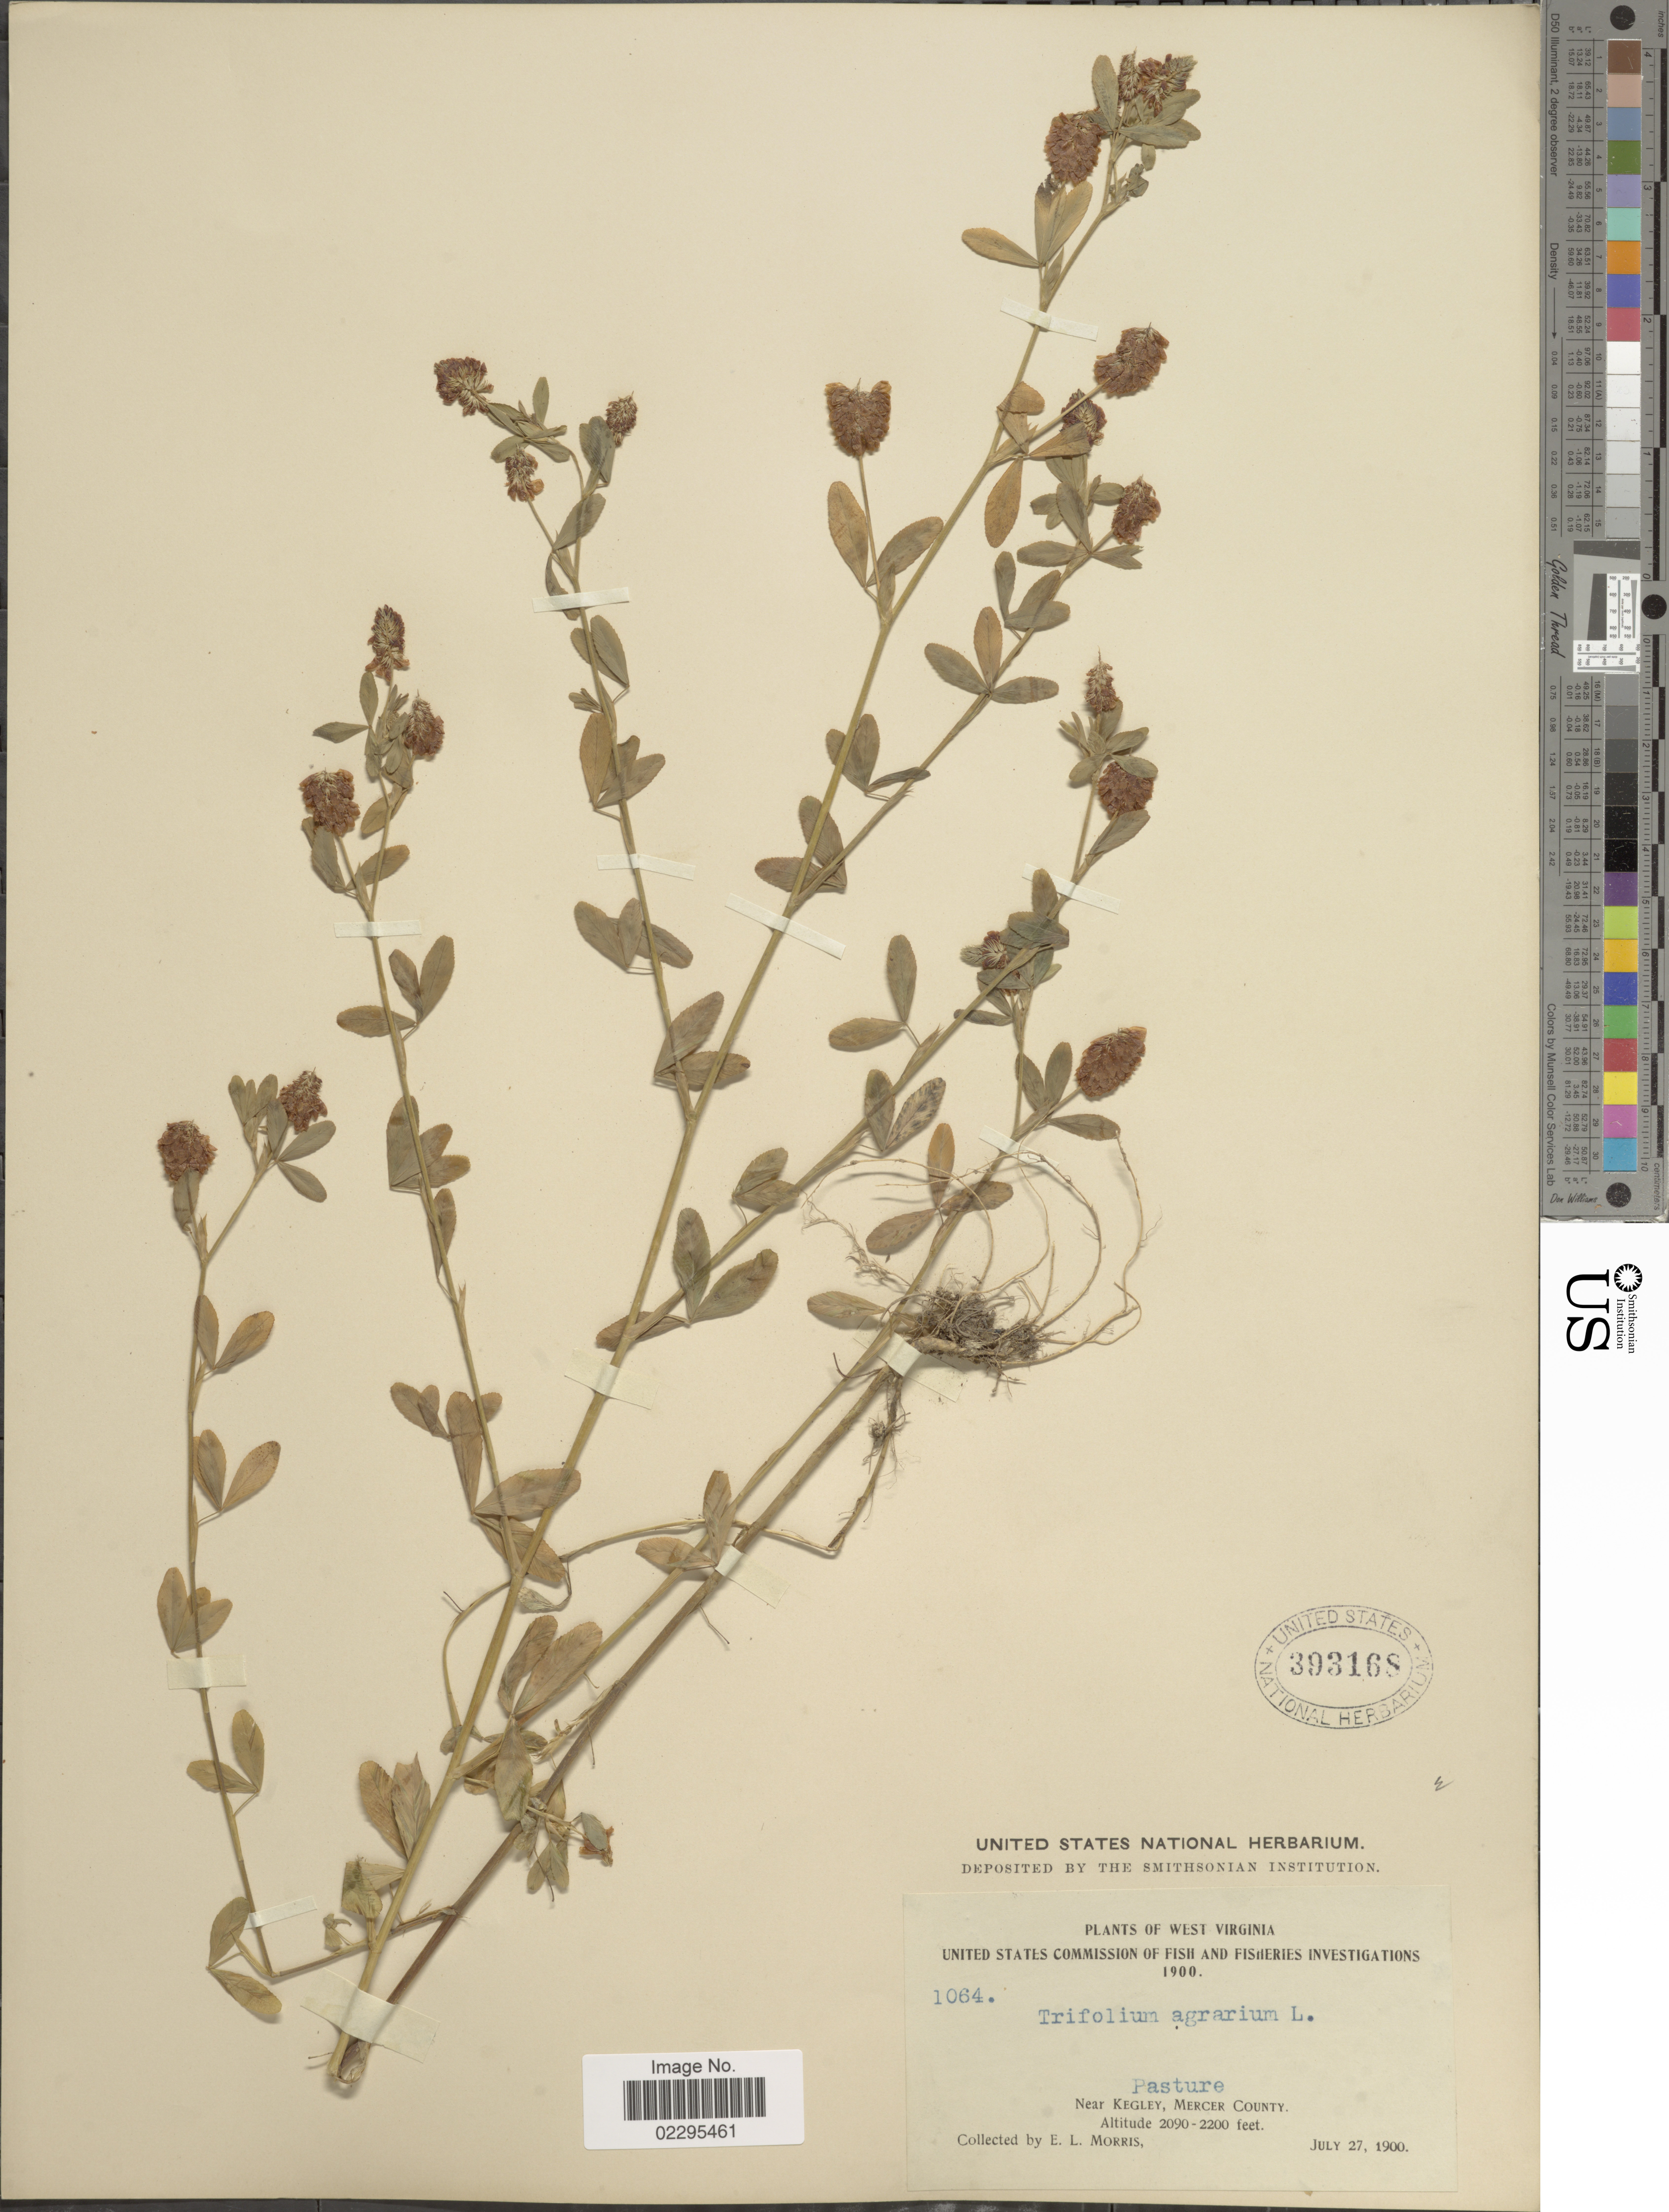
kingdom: Plantae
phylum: Tracheophyta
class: Magnoliopsida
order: Fabales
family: Fabaceae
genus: Trifolium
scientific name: Trifolium agrarium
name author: L.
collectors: E. Morris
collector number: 1064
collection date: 1900-07-27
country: United States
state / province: West Virginia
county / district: Mercer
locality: Near Kegley, Mercer County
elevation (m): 637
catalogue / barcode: US 393168